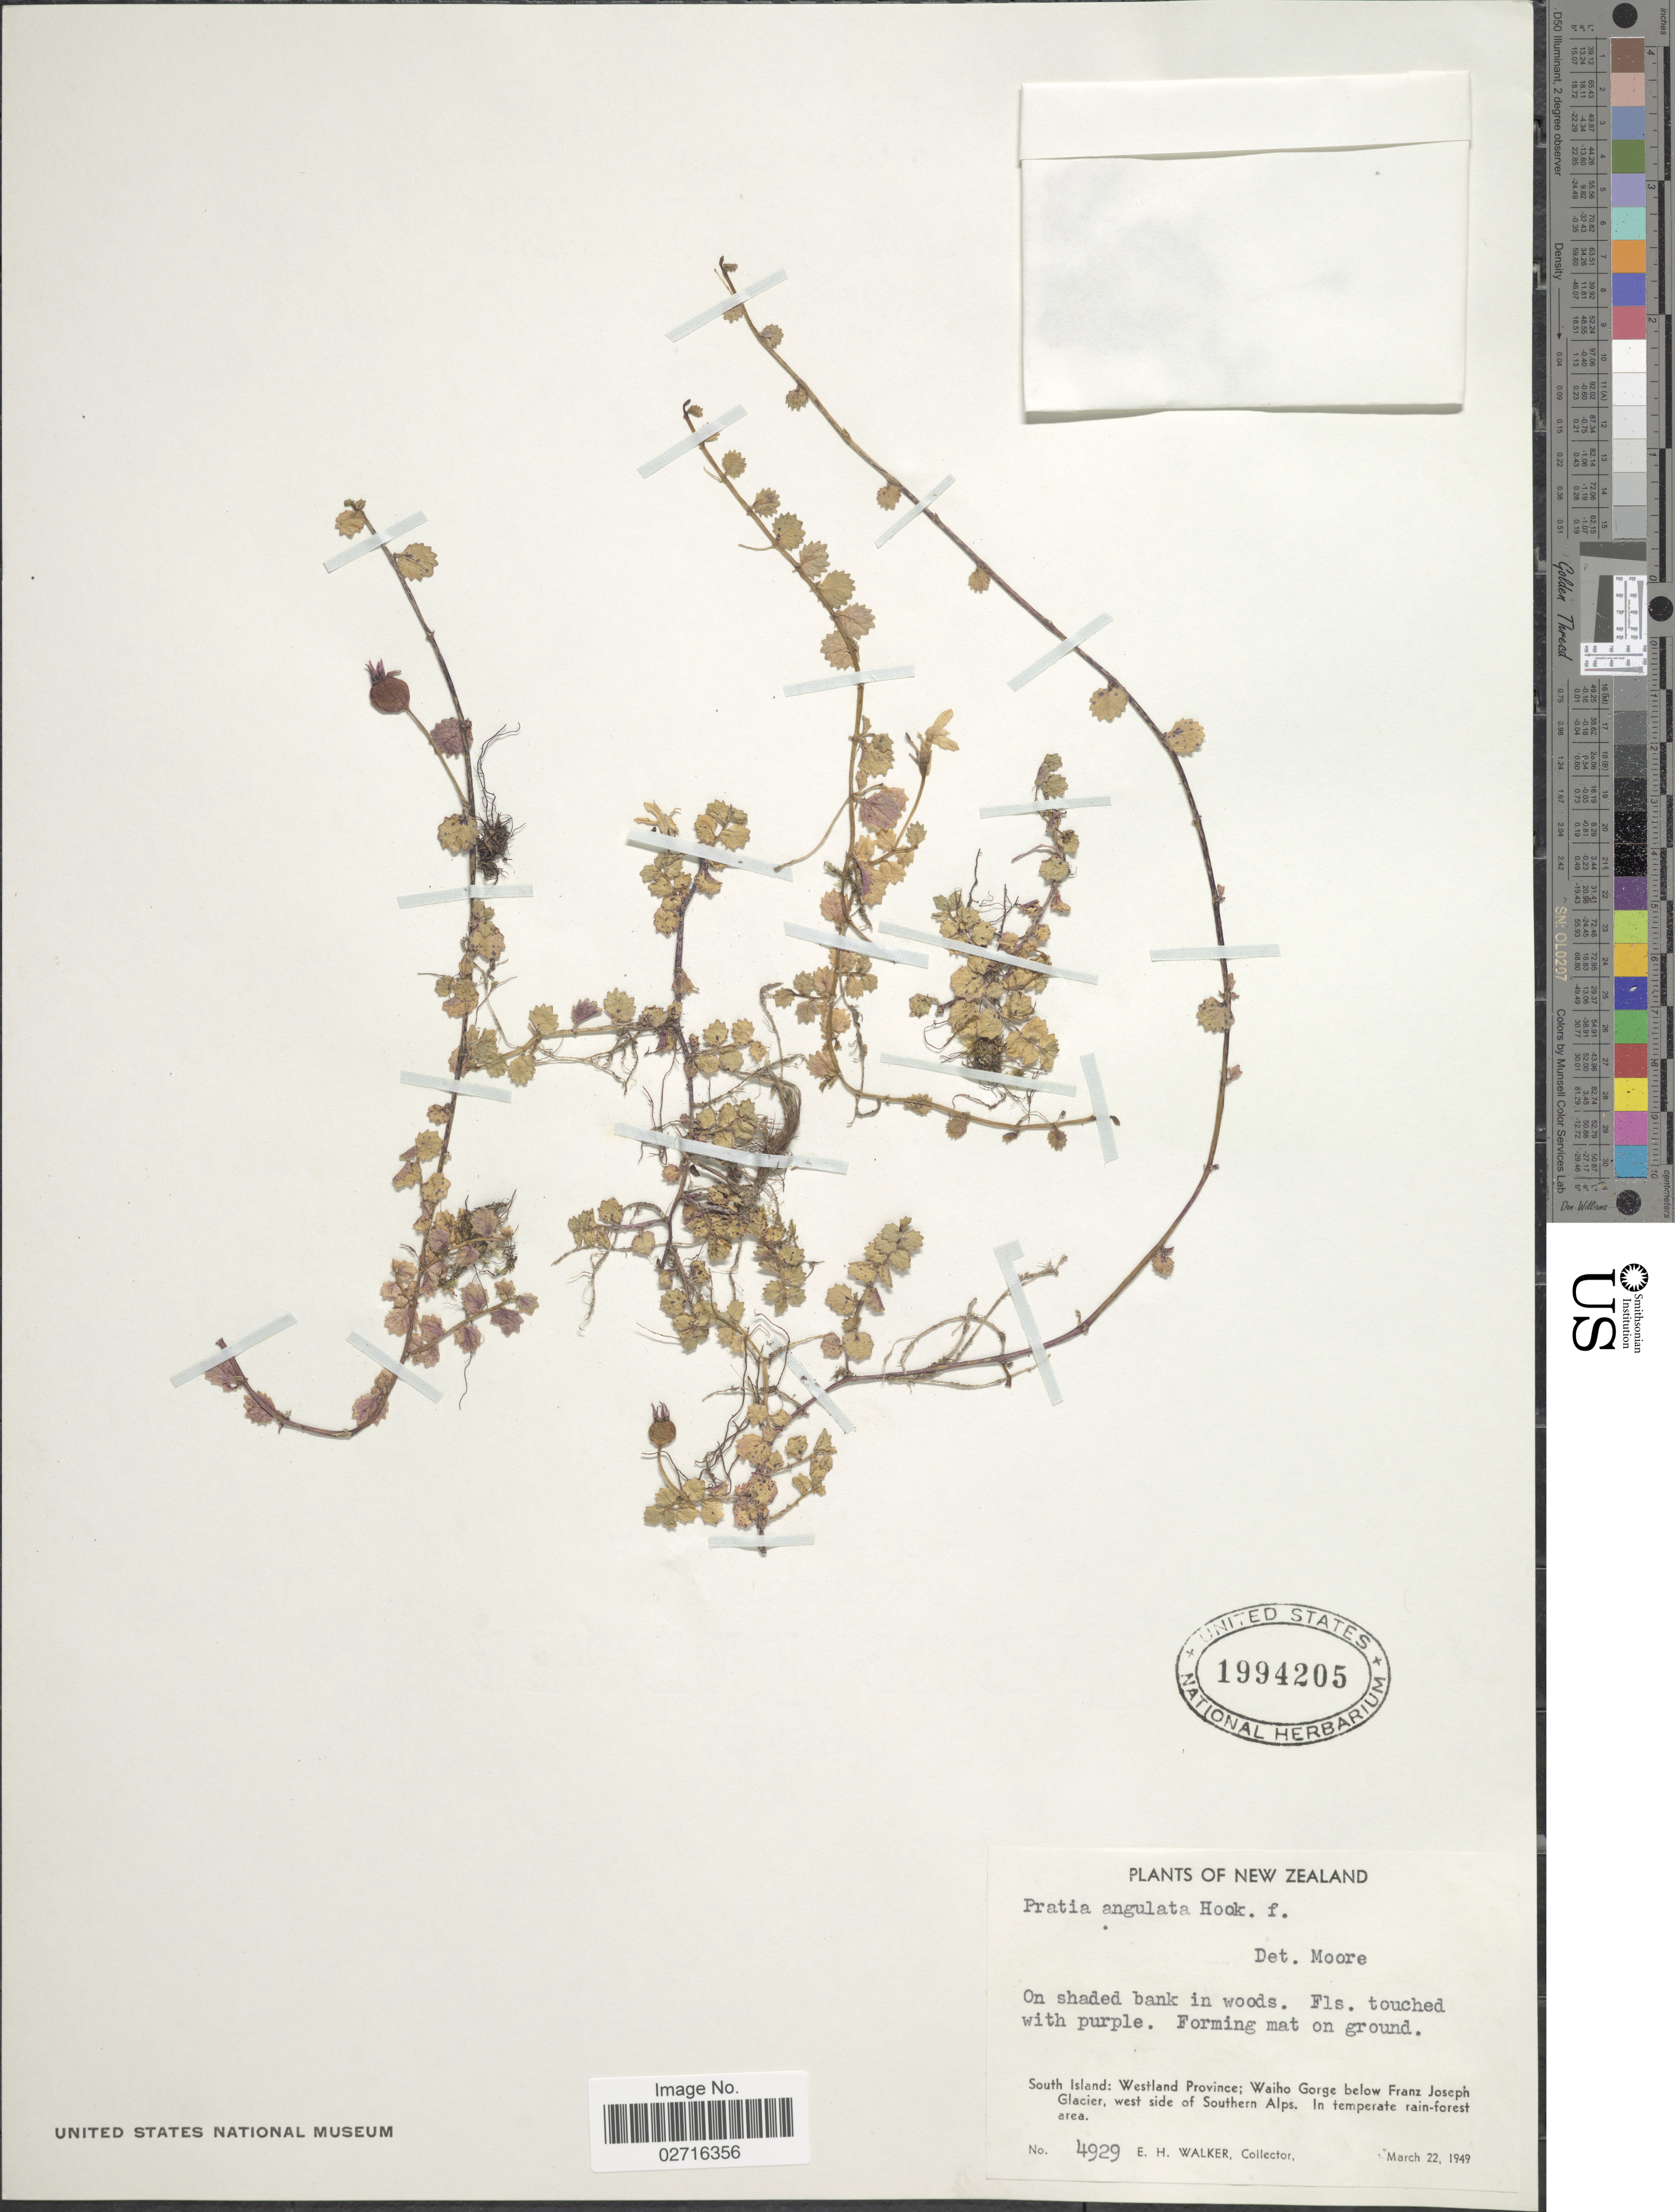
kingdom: Plantae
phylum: Tracheophyta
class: Magnoliopsida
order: Asterales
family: Campanulaceae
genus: Pratia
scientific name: Pratia angulata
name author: (G. Forst.) Hook. f.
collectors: E. H. Walker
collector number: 4929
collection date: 1949-03-22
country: New Zealand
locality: On shaded bank in woods, South Island: Westland Province; Waiho Gorge below Franz Joseph Glacier, west side of Southern Alps. In temperate rain-forest area.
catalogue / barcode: US 1994205